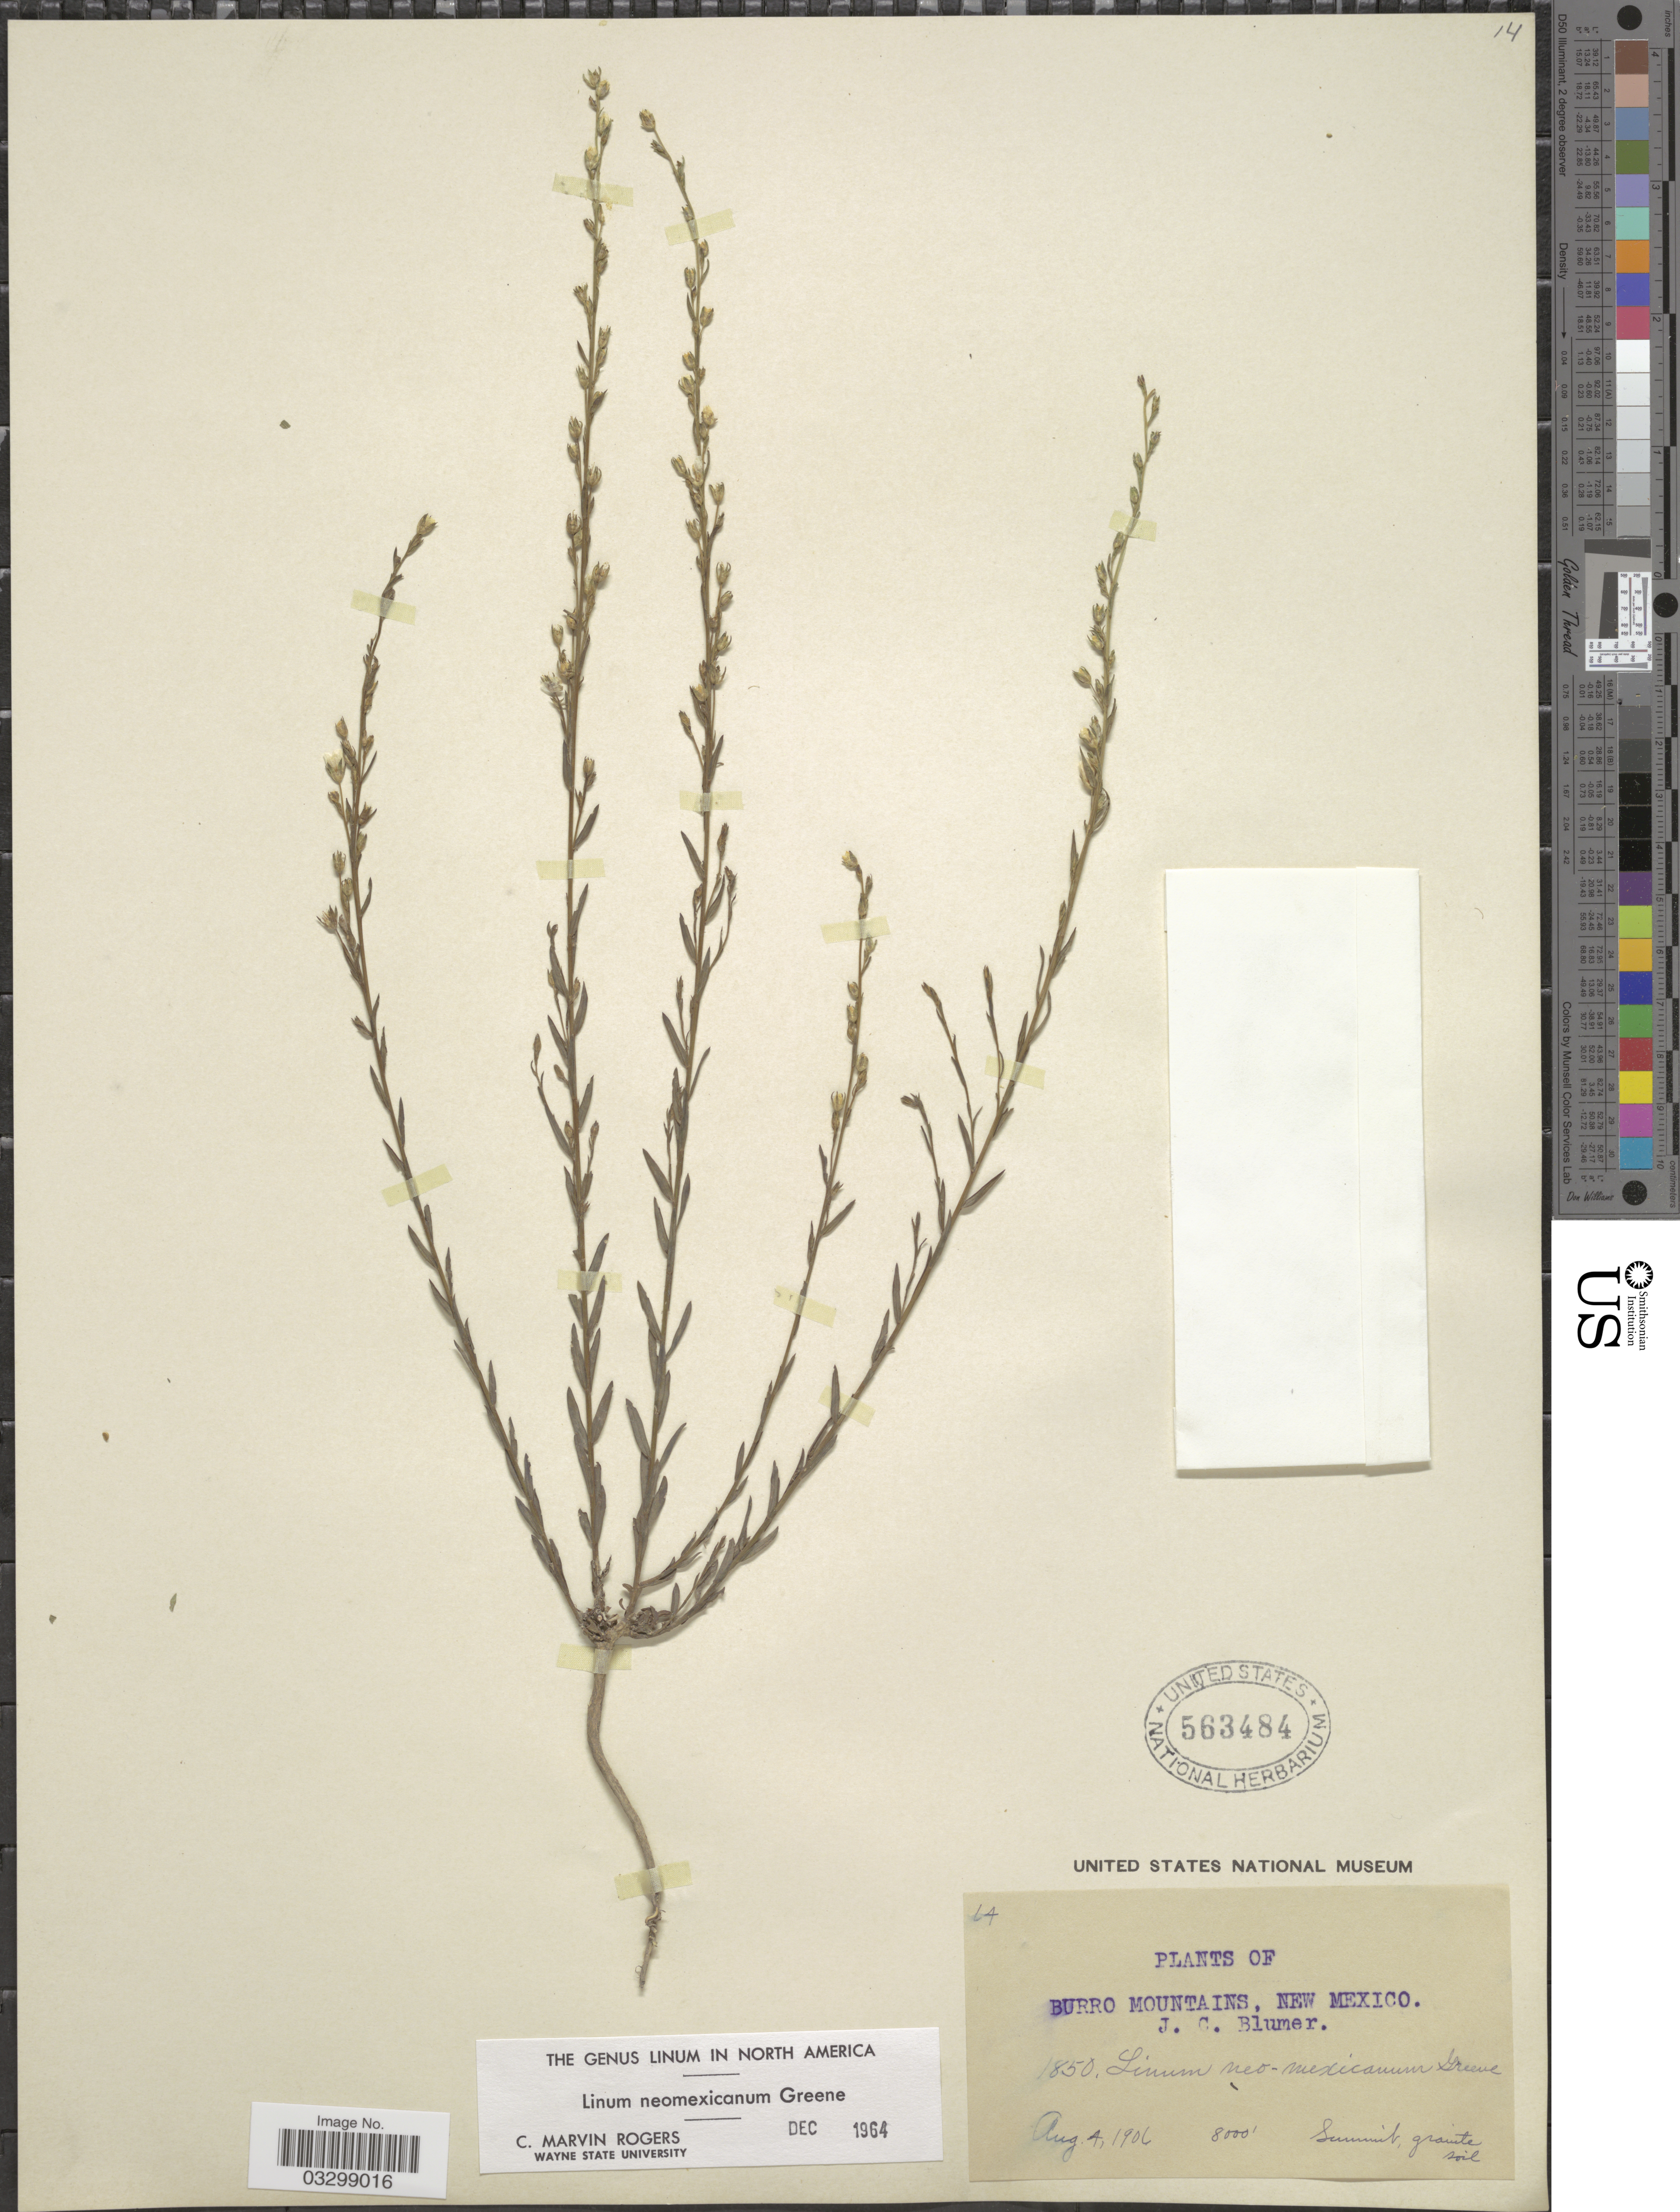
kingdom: Plantae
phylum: Tracheophyta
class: Magnoliopsida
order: Malpighiales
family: Linaceae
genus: Linum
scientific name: Linum neomexicanum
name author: Greene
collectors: J. C. Blumer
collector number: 1850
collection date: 1906-04-04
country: United States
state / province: New Mexico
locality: Burro Mountains. Summit.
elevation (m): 2438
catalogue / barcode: US 563484